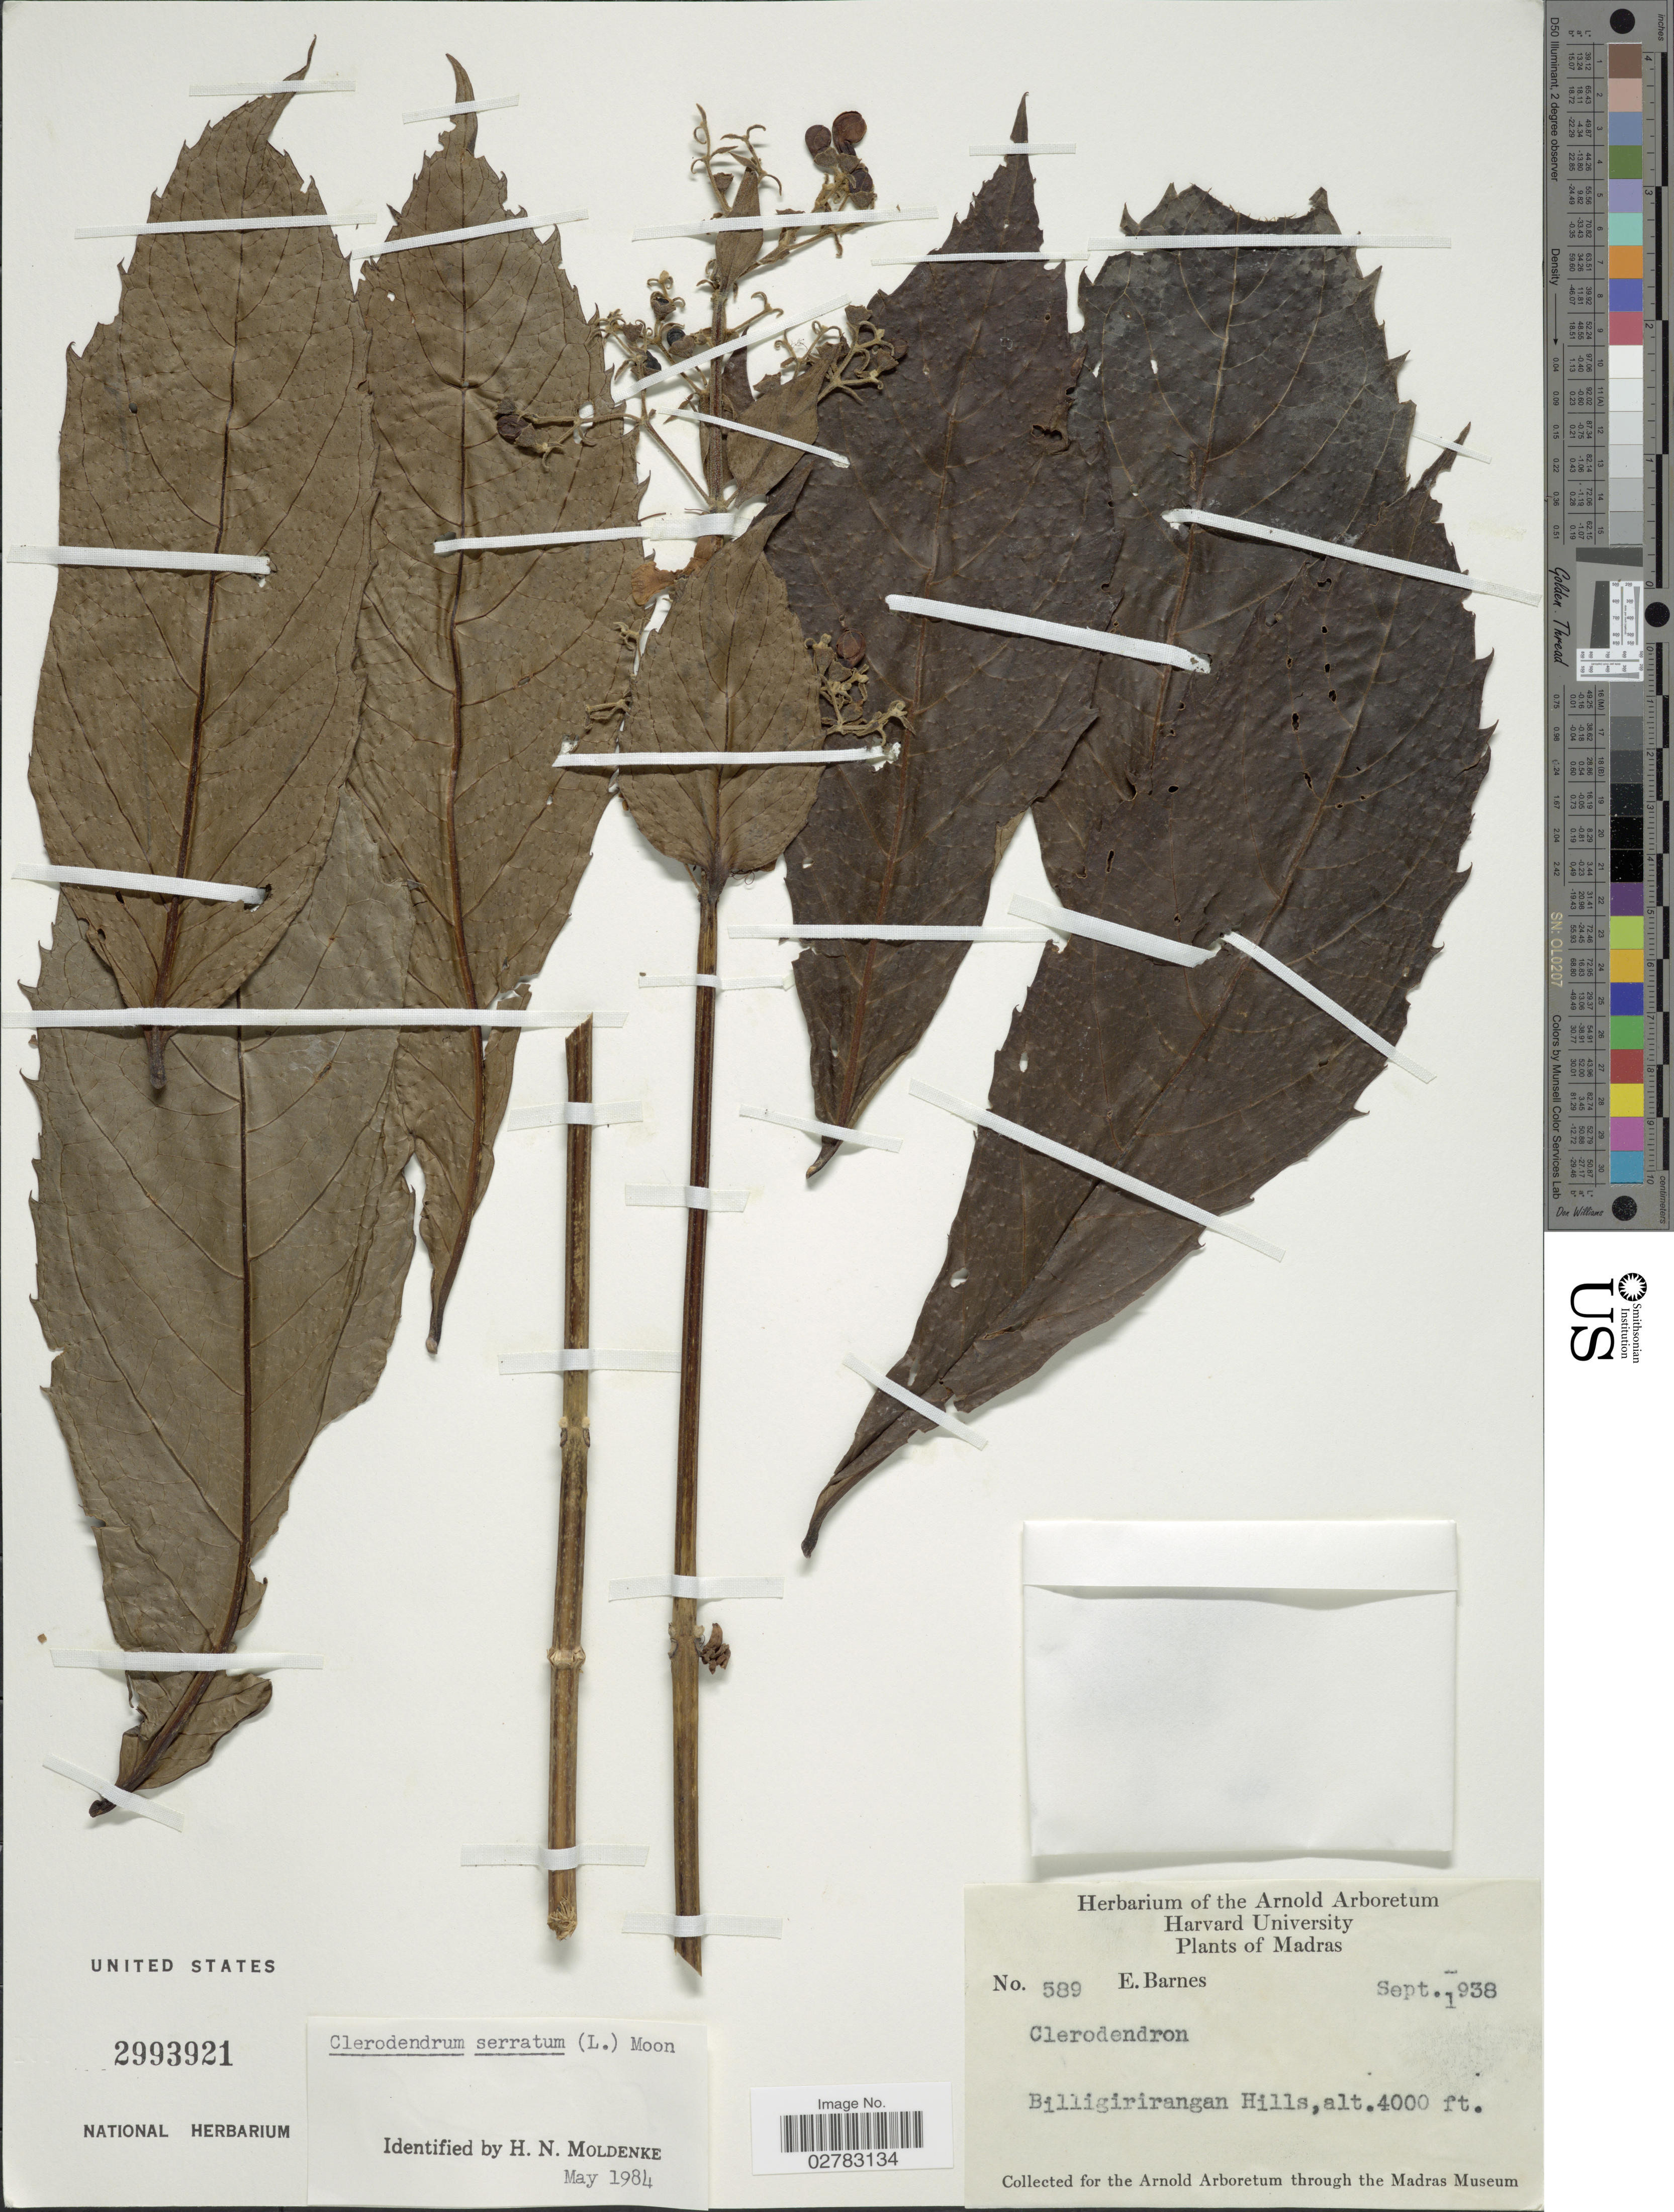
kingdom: Plantae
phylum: Tracheophyta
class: Magnoliopsida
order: Lamiales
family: Lamiaceae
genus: Clerodendrum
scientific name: Clerodendrum serratum var. serratum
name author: (L.) Moon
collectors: E. Barnes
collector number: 589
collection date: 1938-09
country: India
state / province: Tamil Nadu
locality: Madras. Billigirirangan Hills.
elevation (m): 1219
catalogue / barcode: US 2993921